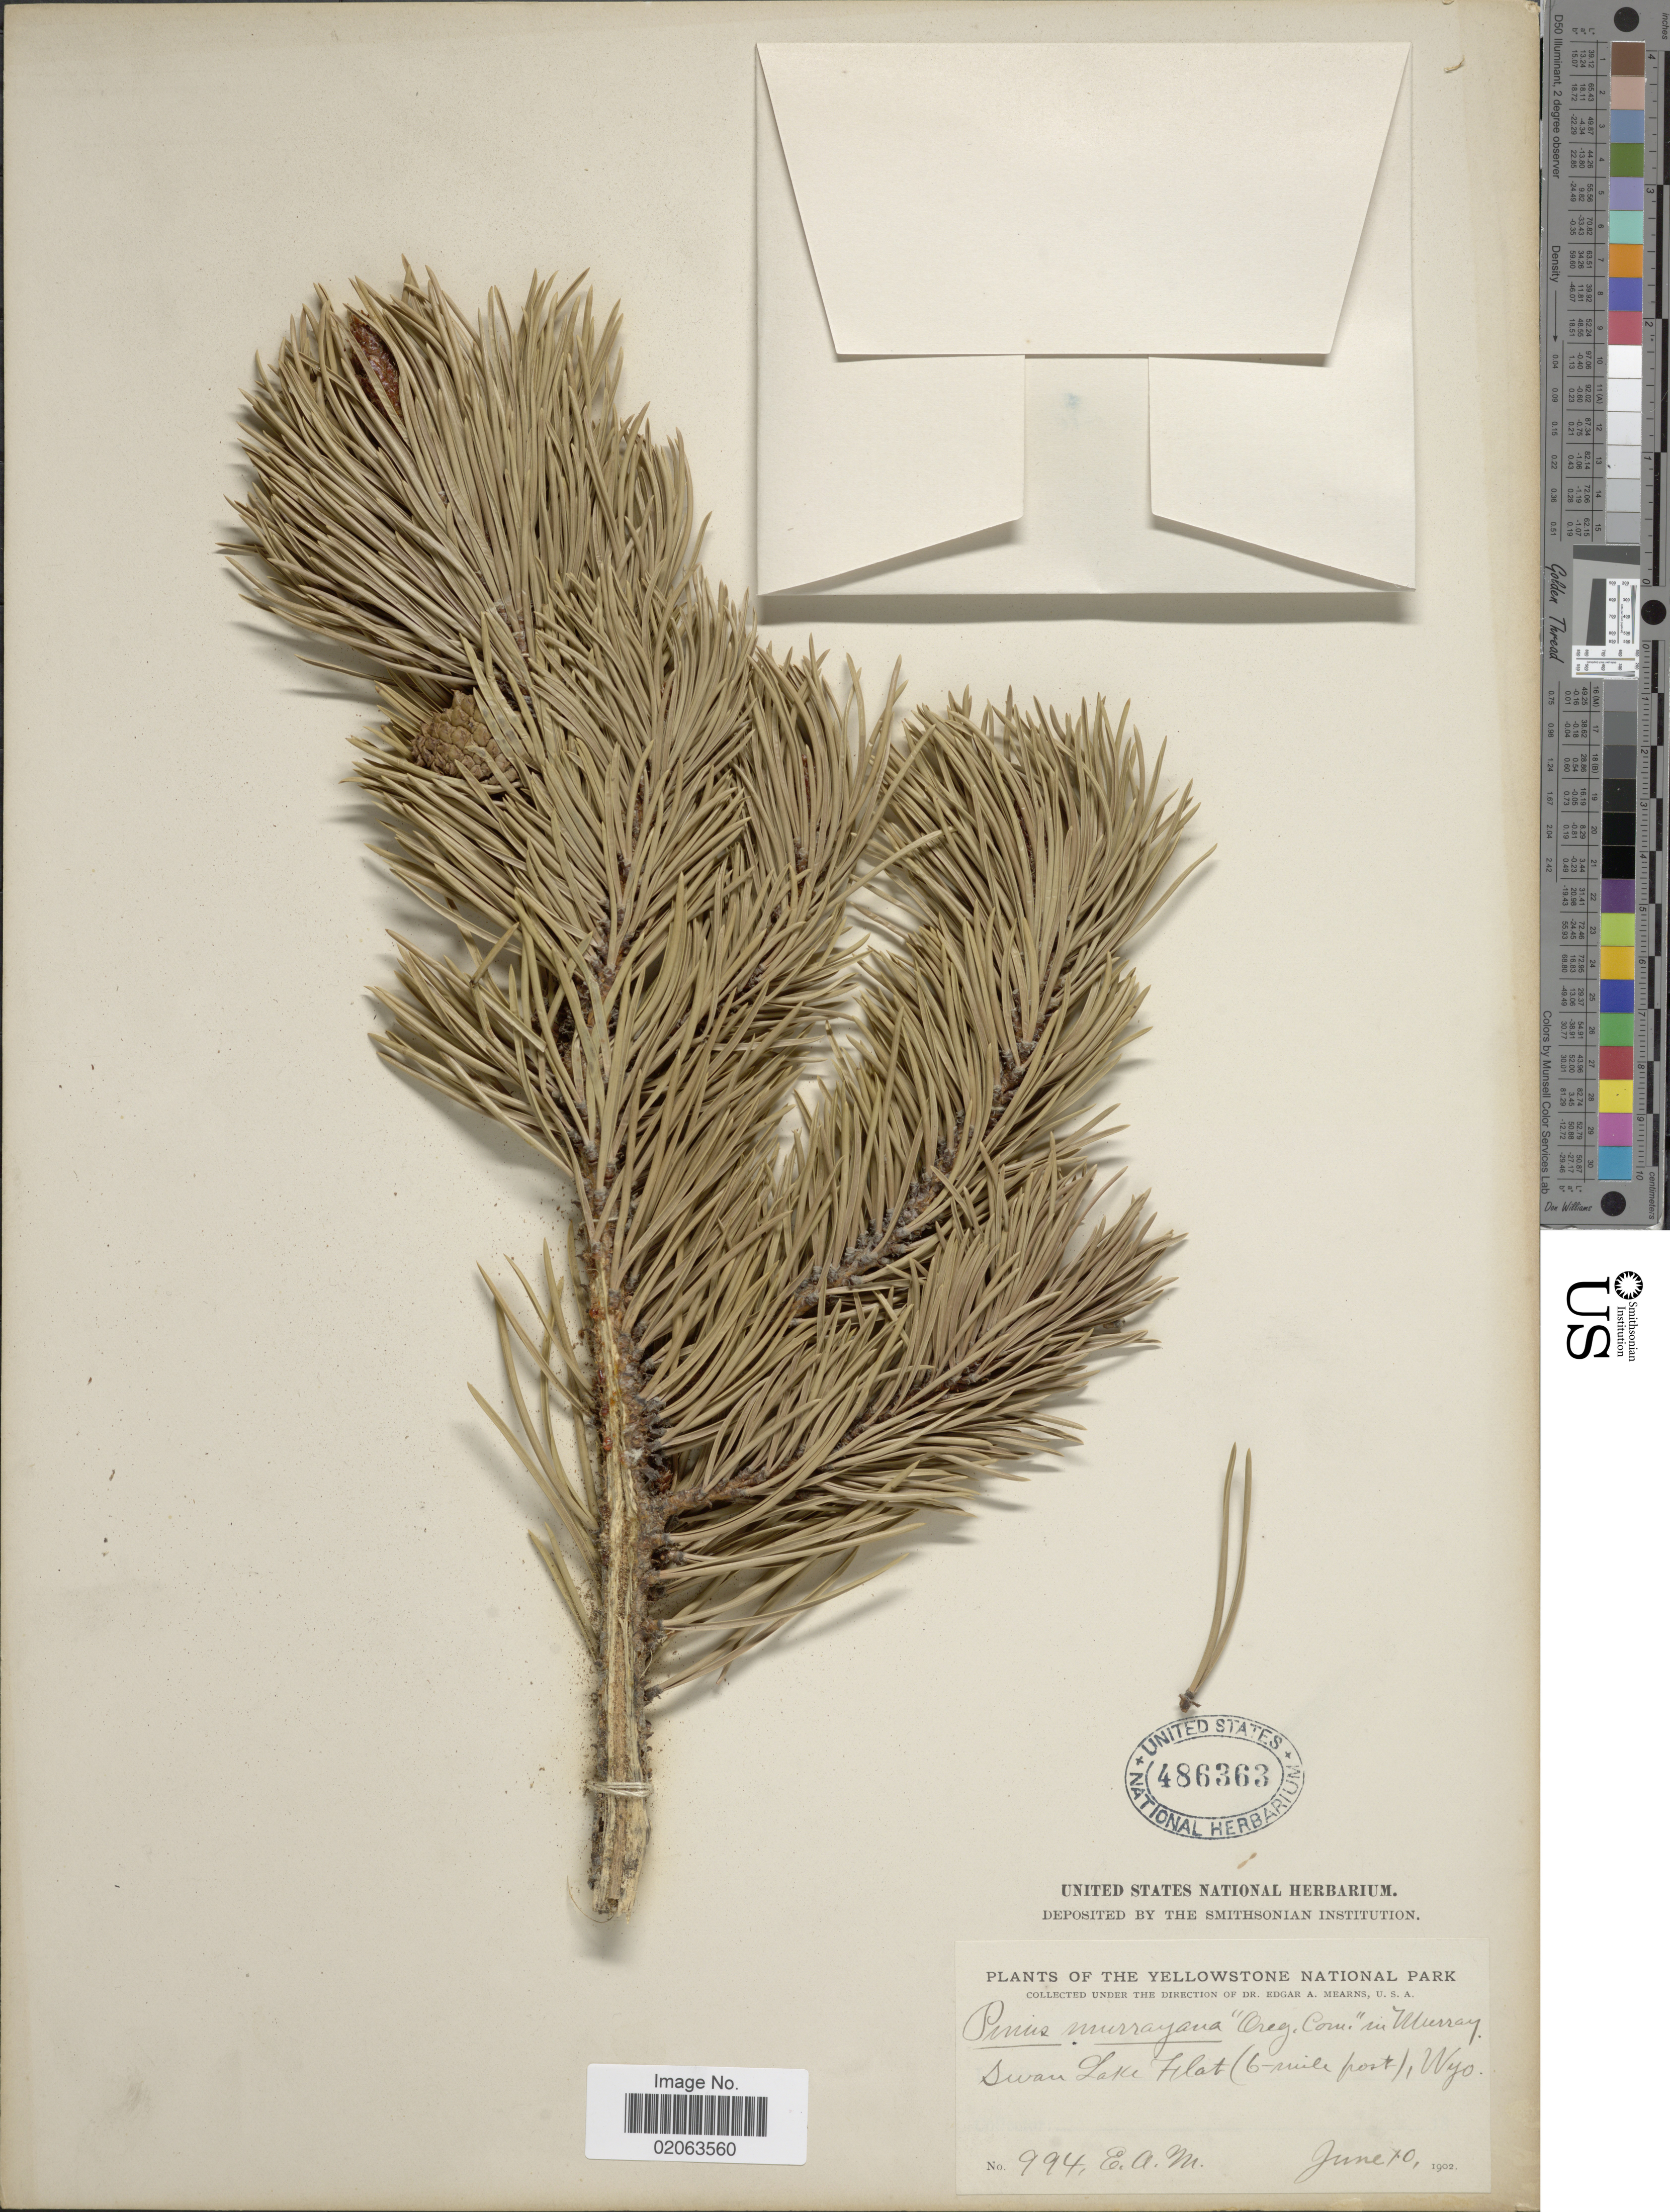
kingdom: Plantae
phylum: Tracheophyta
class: Pinopsida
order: Pinales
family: Pinaceae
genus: Pinus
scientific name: Pinus contorta var. latifolia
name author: Engelm. ex S. Watson in C. King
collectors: E. A. Mearns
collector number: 994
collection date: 1902-06-10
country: United States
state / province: Wyoming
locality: Yellowstone National Park. Swan Lake Flat (6 mile post) Wyo.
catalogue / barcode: US 486363